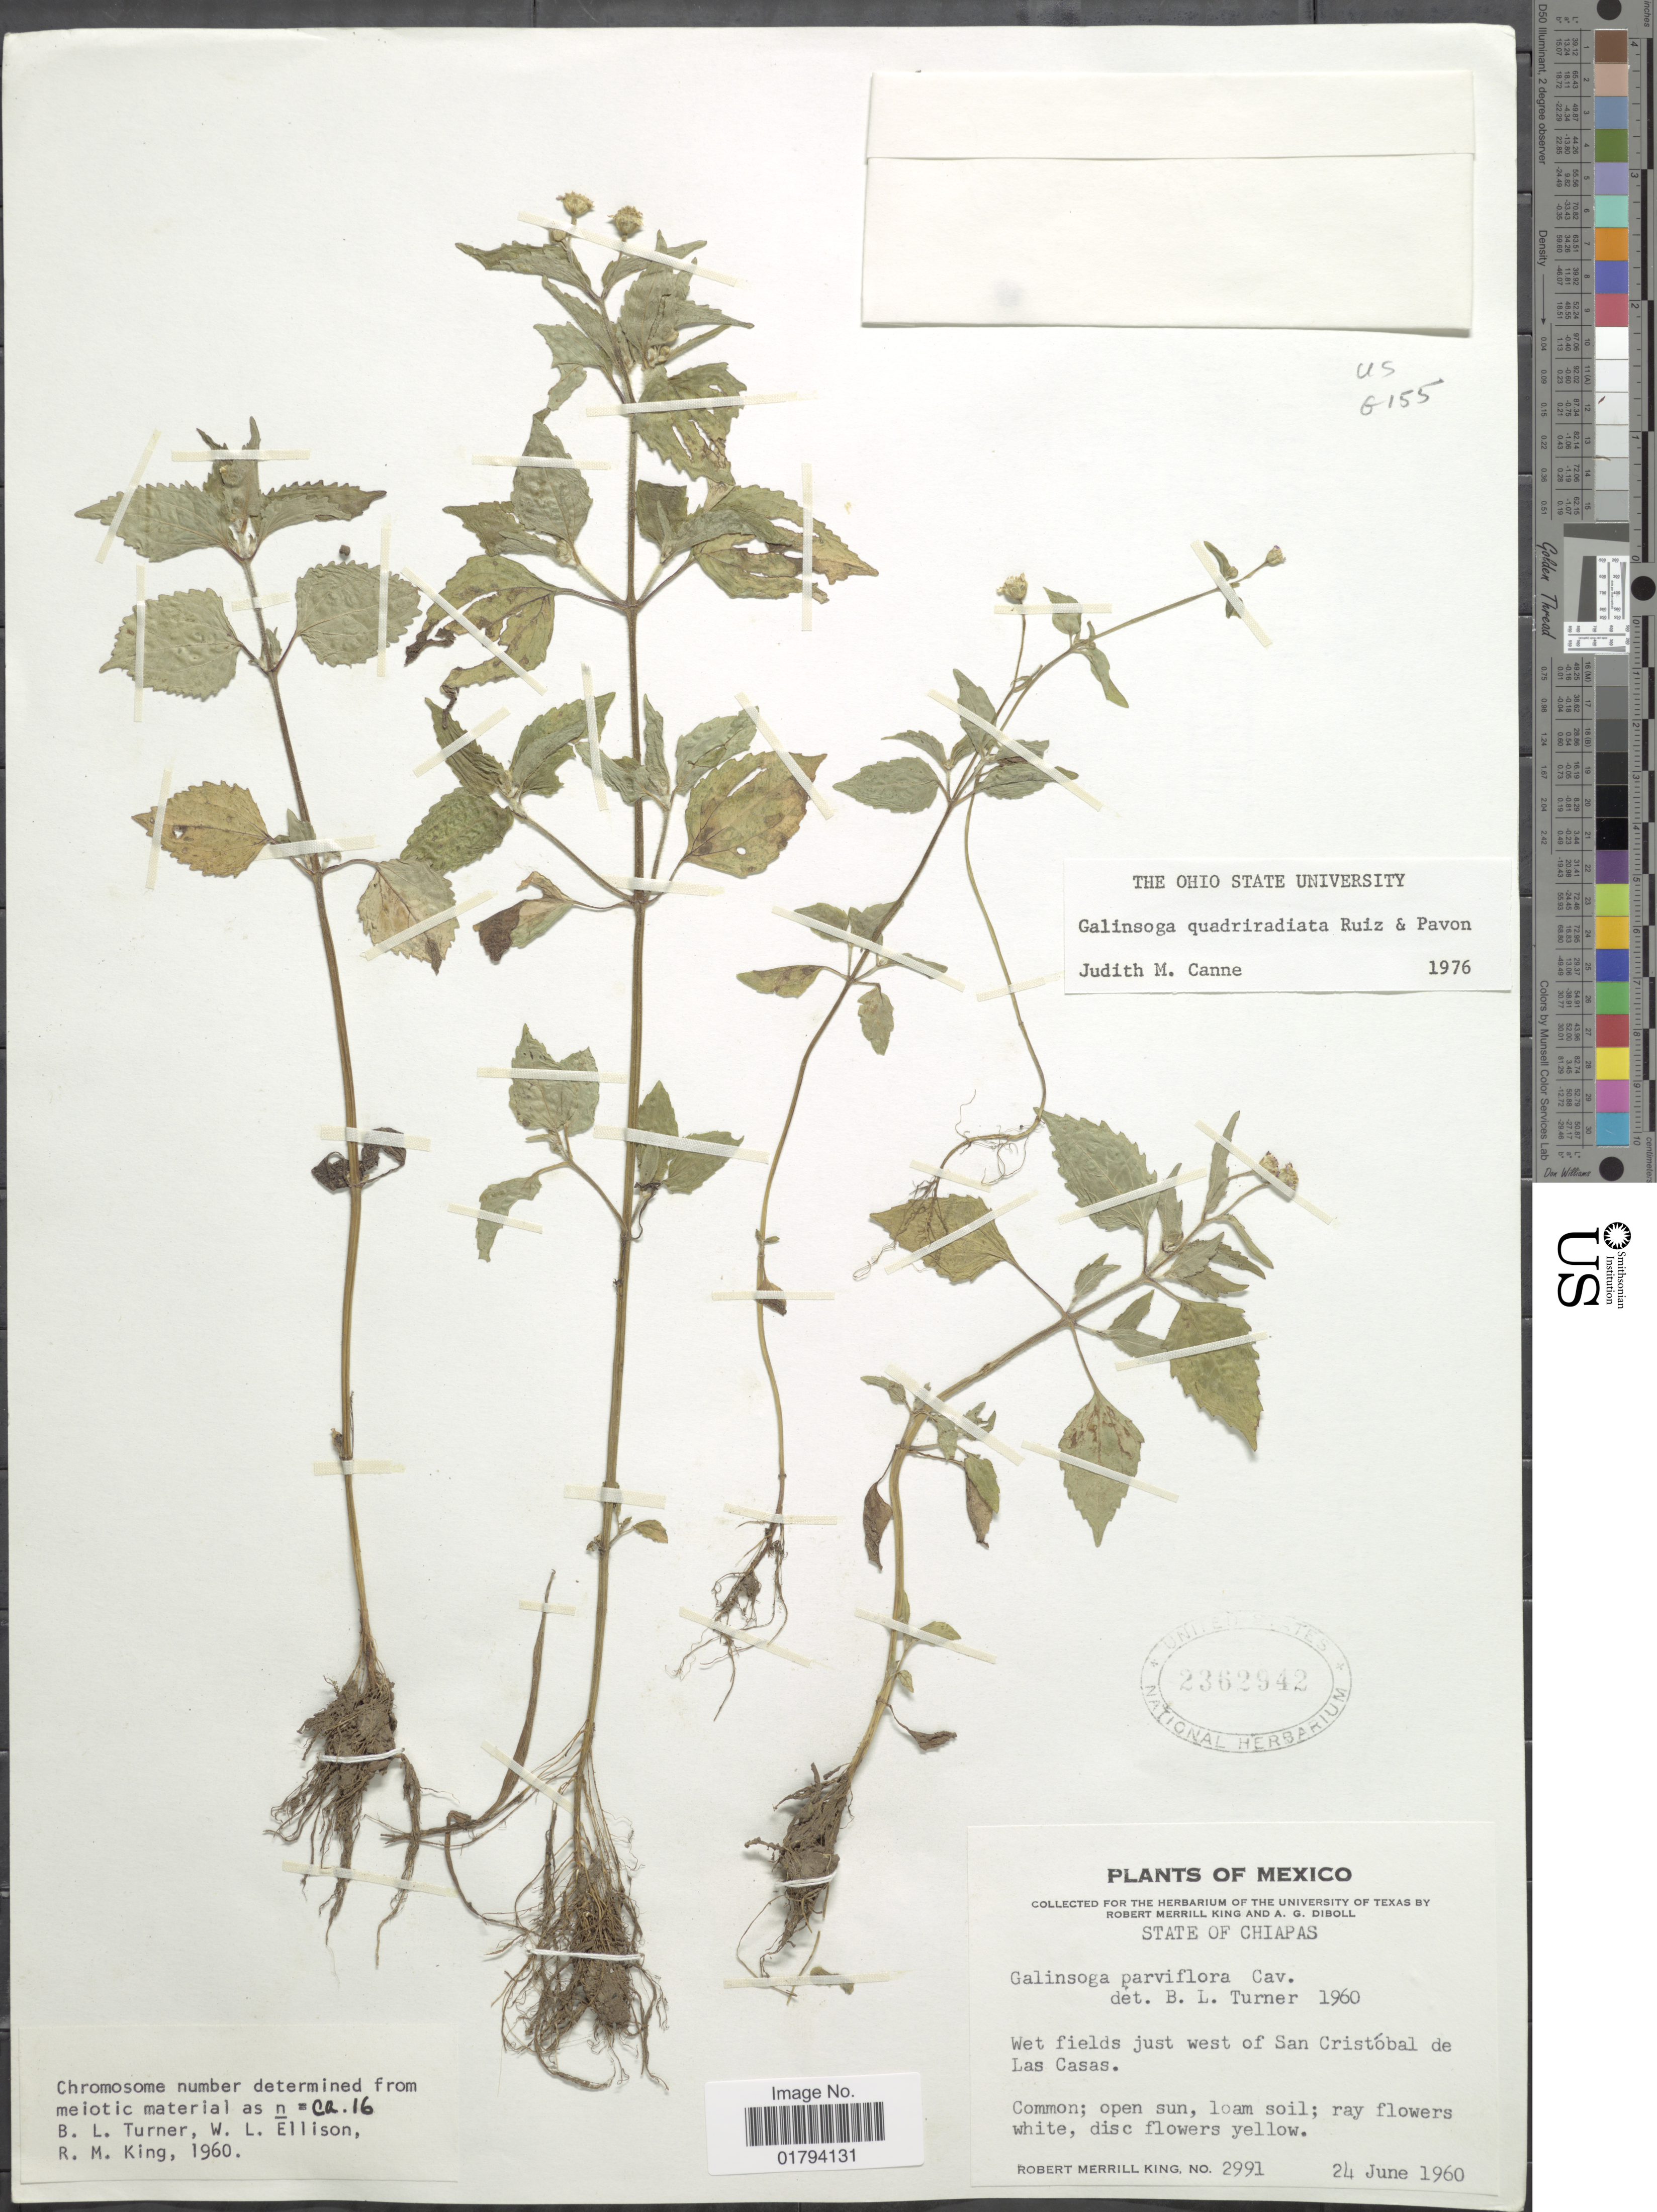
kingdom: Plantae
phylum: Tracheophyta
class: Magnoliopsida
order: Asterales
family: Asteraceae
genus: Galinsoga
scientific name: Galinsoga quadriradiata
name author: Ruiz & Pav.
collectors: R. M. King & A. Diboll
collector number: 2991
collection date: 1960-06-24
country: Mexico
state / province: Chiapas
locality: Wet fields just west of San Cristobal de Las Casas.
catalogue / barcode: US 2362942